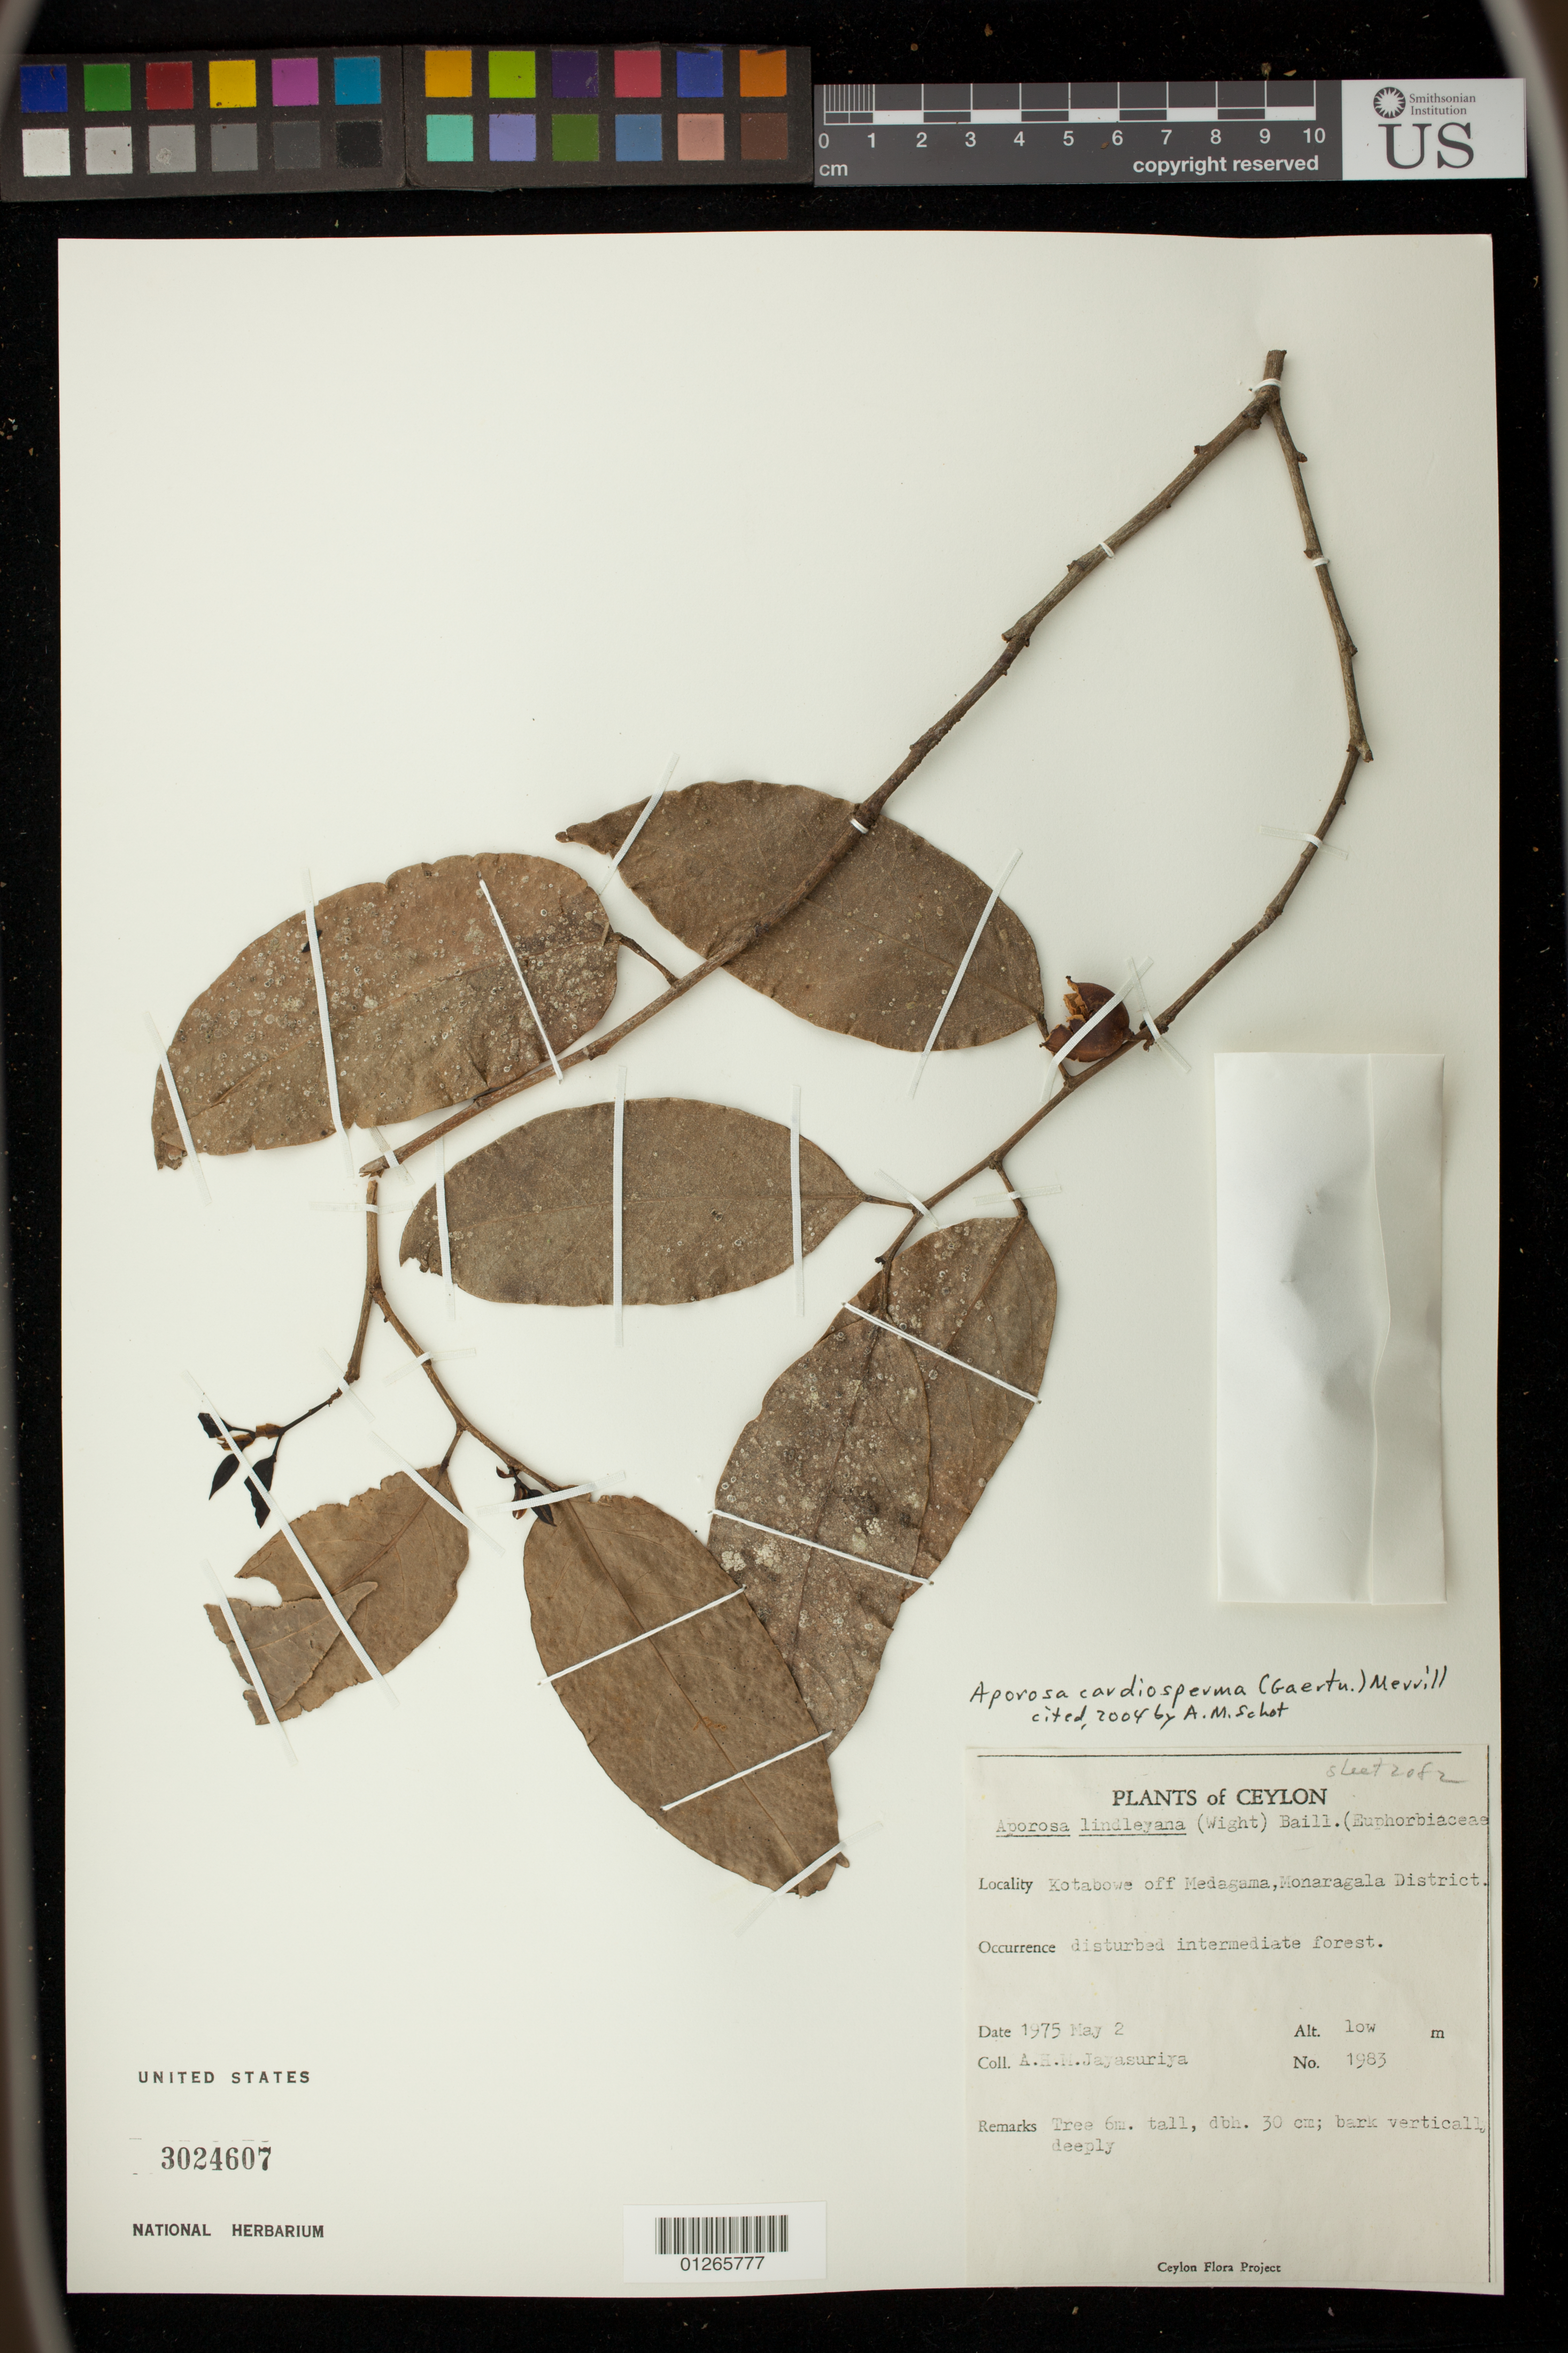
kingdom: Plantae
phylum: Tracheophyta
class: Magnoliopsida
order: Malpighiales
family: Phyllanthaceae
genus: Aporosa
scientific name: Aporosa cardiosperma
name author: (Gaertn.) Merr.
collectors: A. Jayasuriya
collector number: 1983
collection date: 1975-05-02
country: Sri Lanka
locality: Kotabowe off Medagama, Monaragala District.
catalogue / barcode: US 3024607